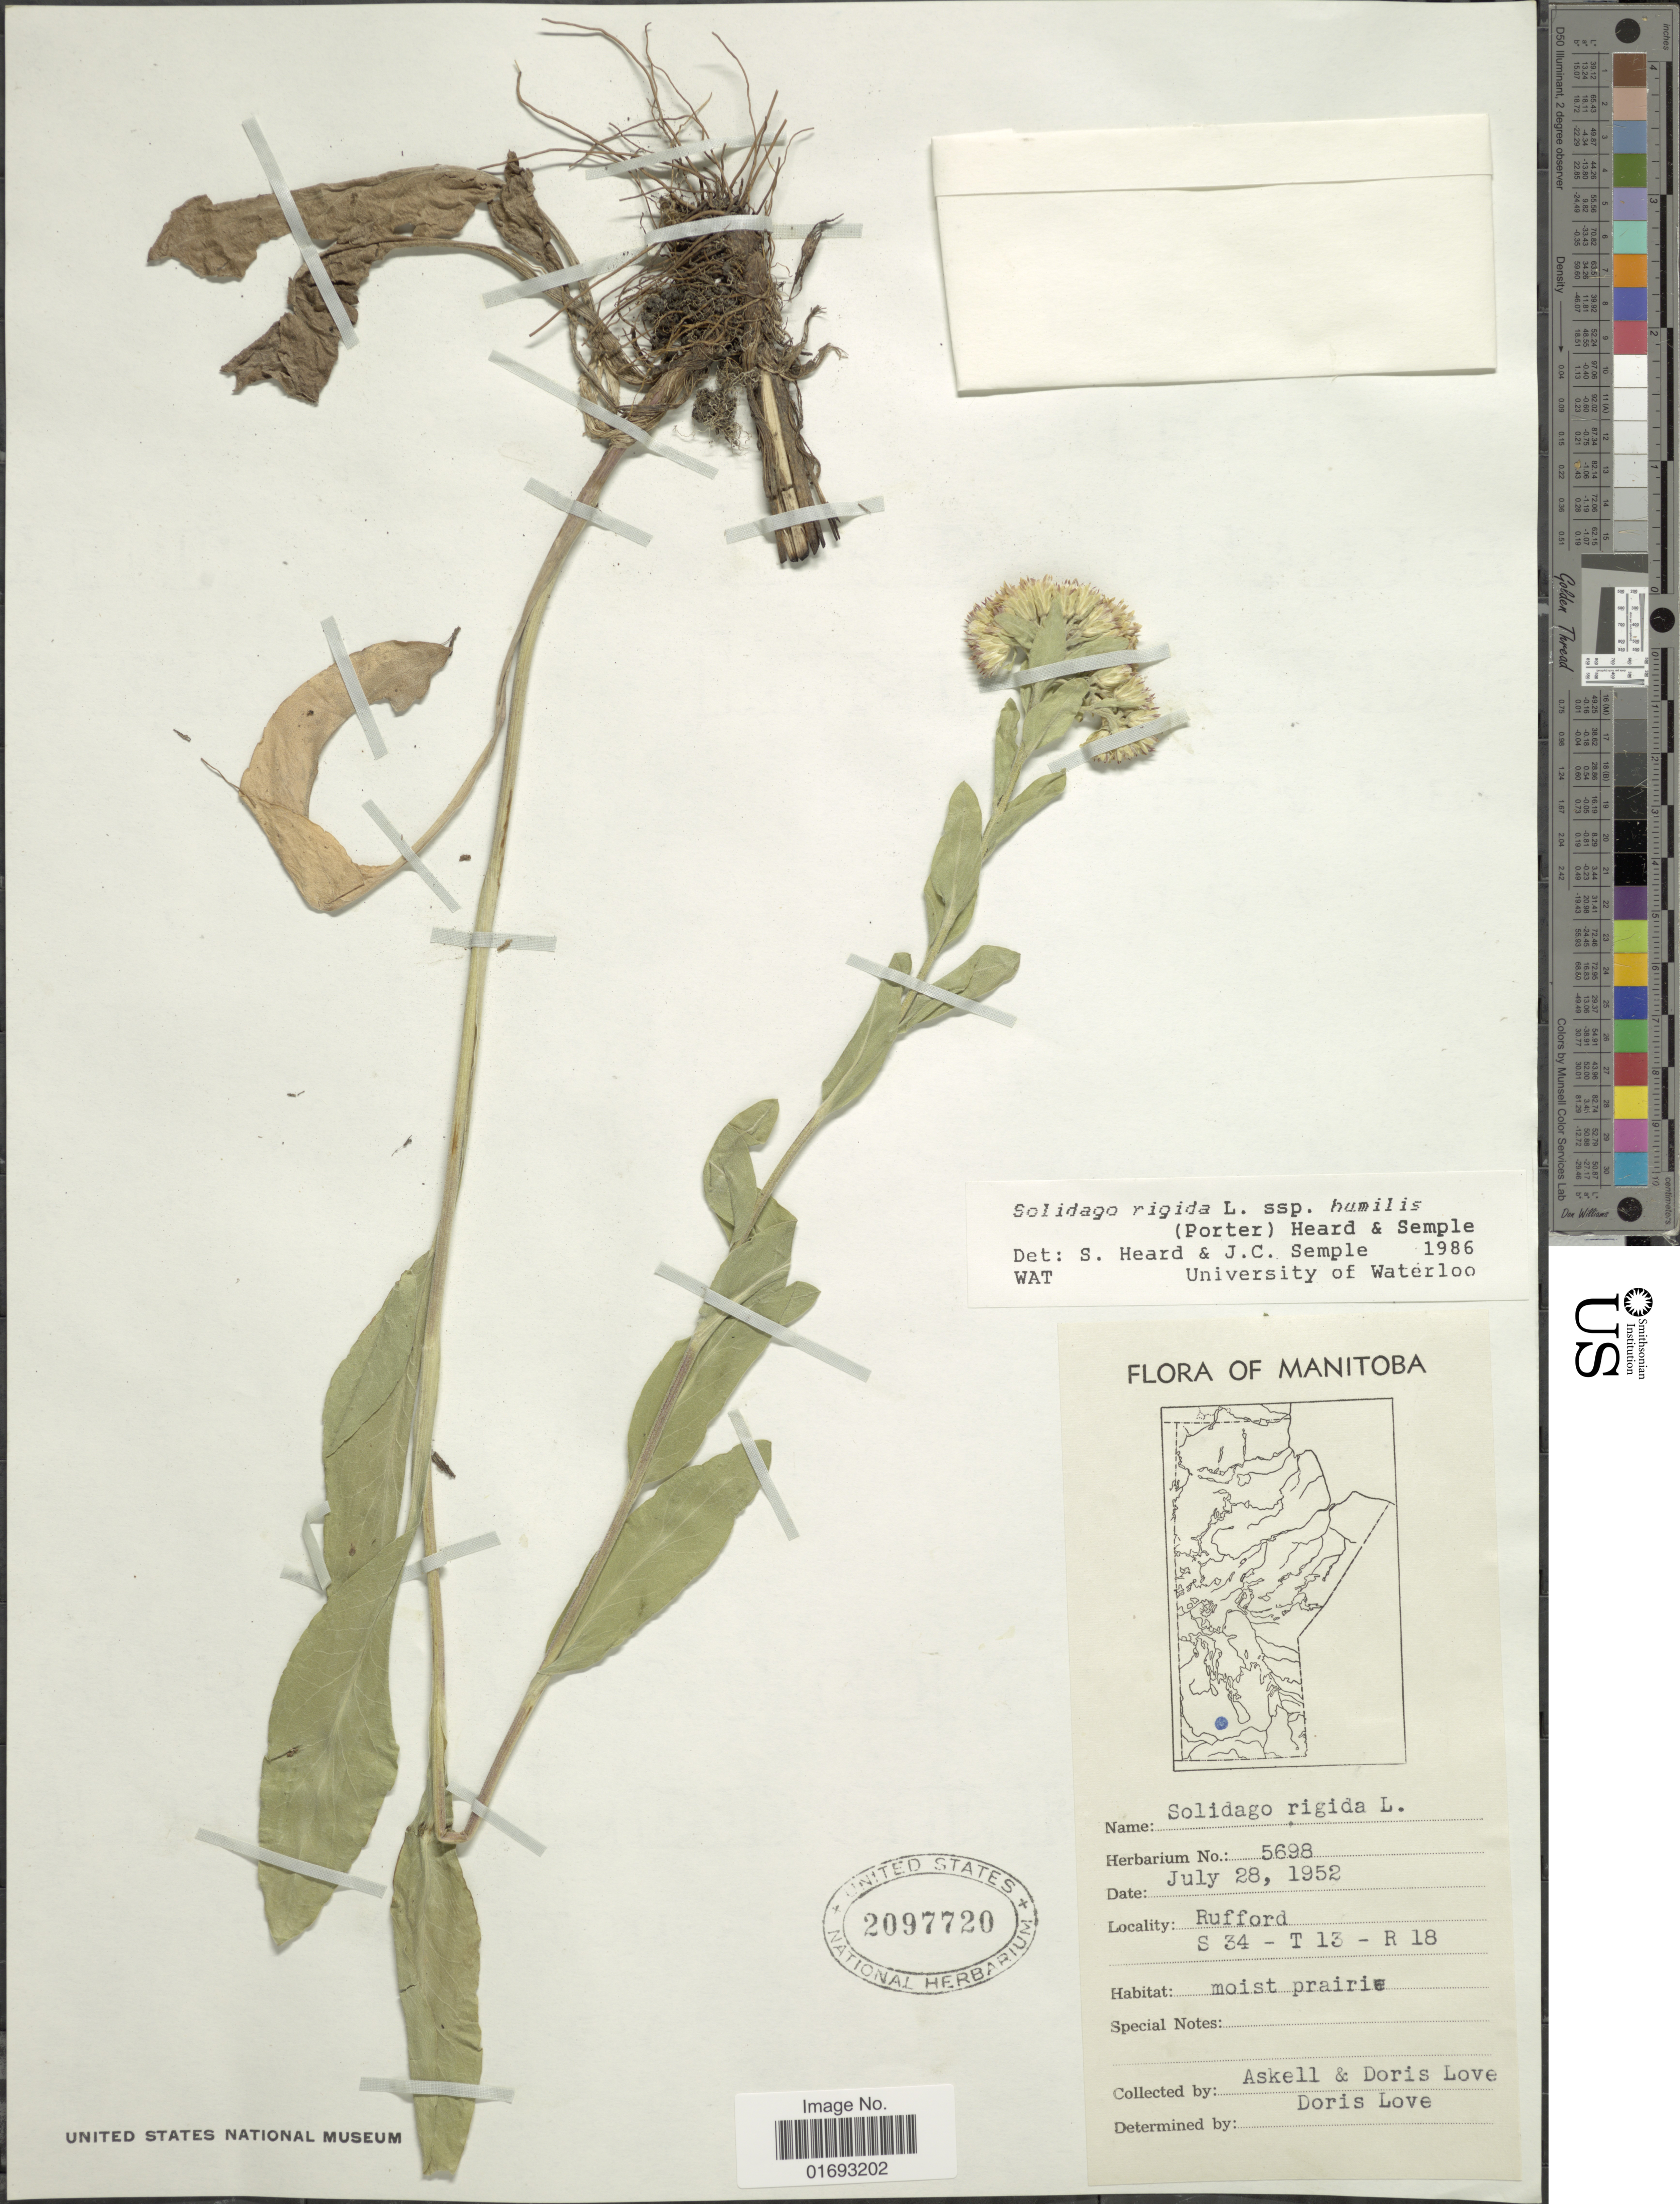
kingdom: Plantae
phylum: Tracheophyta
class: Magnoliopsida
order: Asterales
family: Asteraceae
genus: Oligoneuron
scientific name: Oligoneuron rigidum var. humile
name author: (Porter) G.L. Nesom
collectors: Á. Löve & D. Löve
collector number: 5698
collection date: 1952-07-28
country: Canada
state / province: Manitoba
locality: Rufford S34-T13-R18, moist prairie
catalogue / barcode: US 2097720